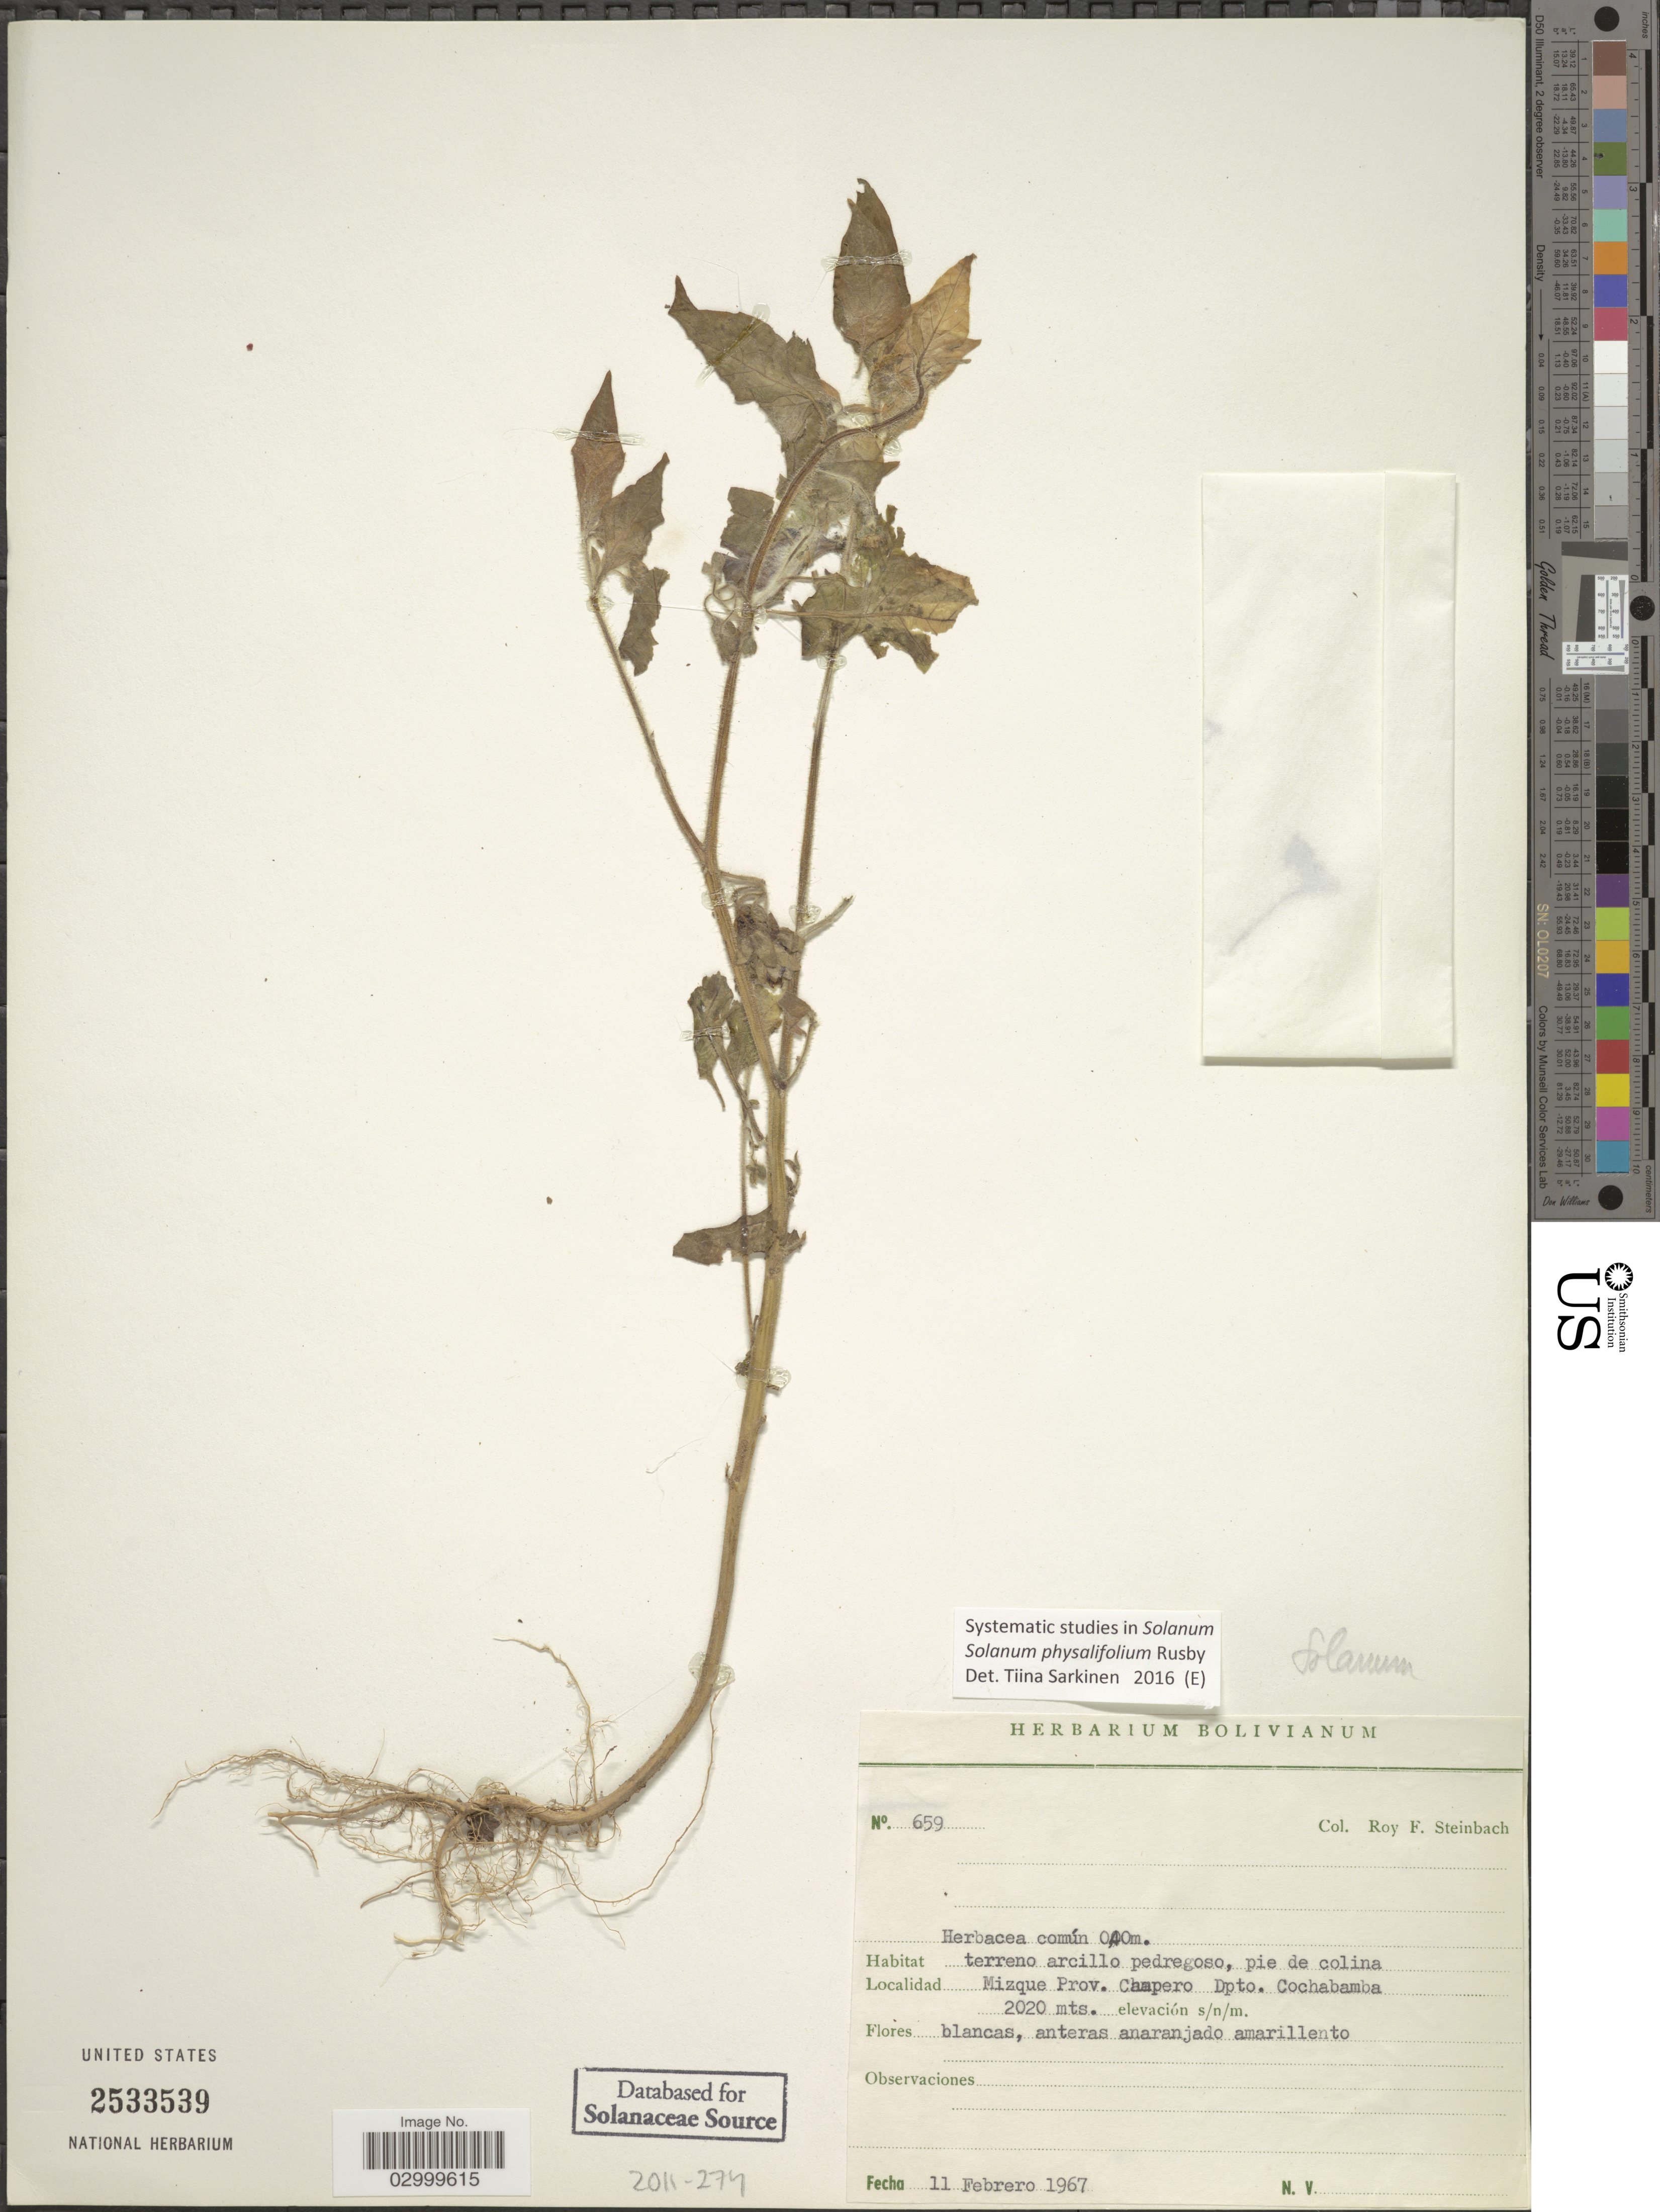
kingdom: Plantae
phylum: Tracheophyta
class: Magnoliopsida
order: Solanales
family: Solanaceae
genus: Solanum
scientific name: Solanum physalifolium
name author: Rusby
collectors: R. F. Steinbach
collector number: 659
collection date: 1967-02-11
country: Bolivia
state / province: Cochabamba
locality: Mizque Prov. Campero, Dpto. Cochabamba.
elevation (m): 2020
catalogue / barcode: US 2533539